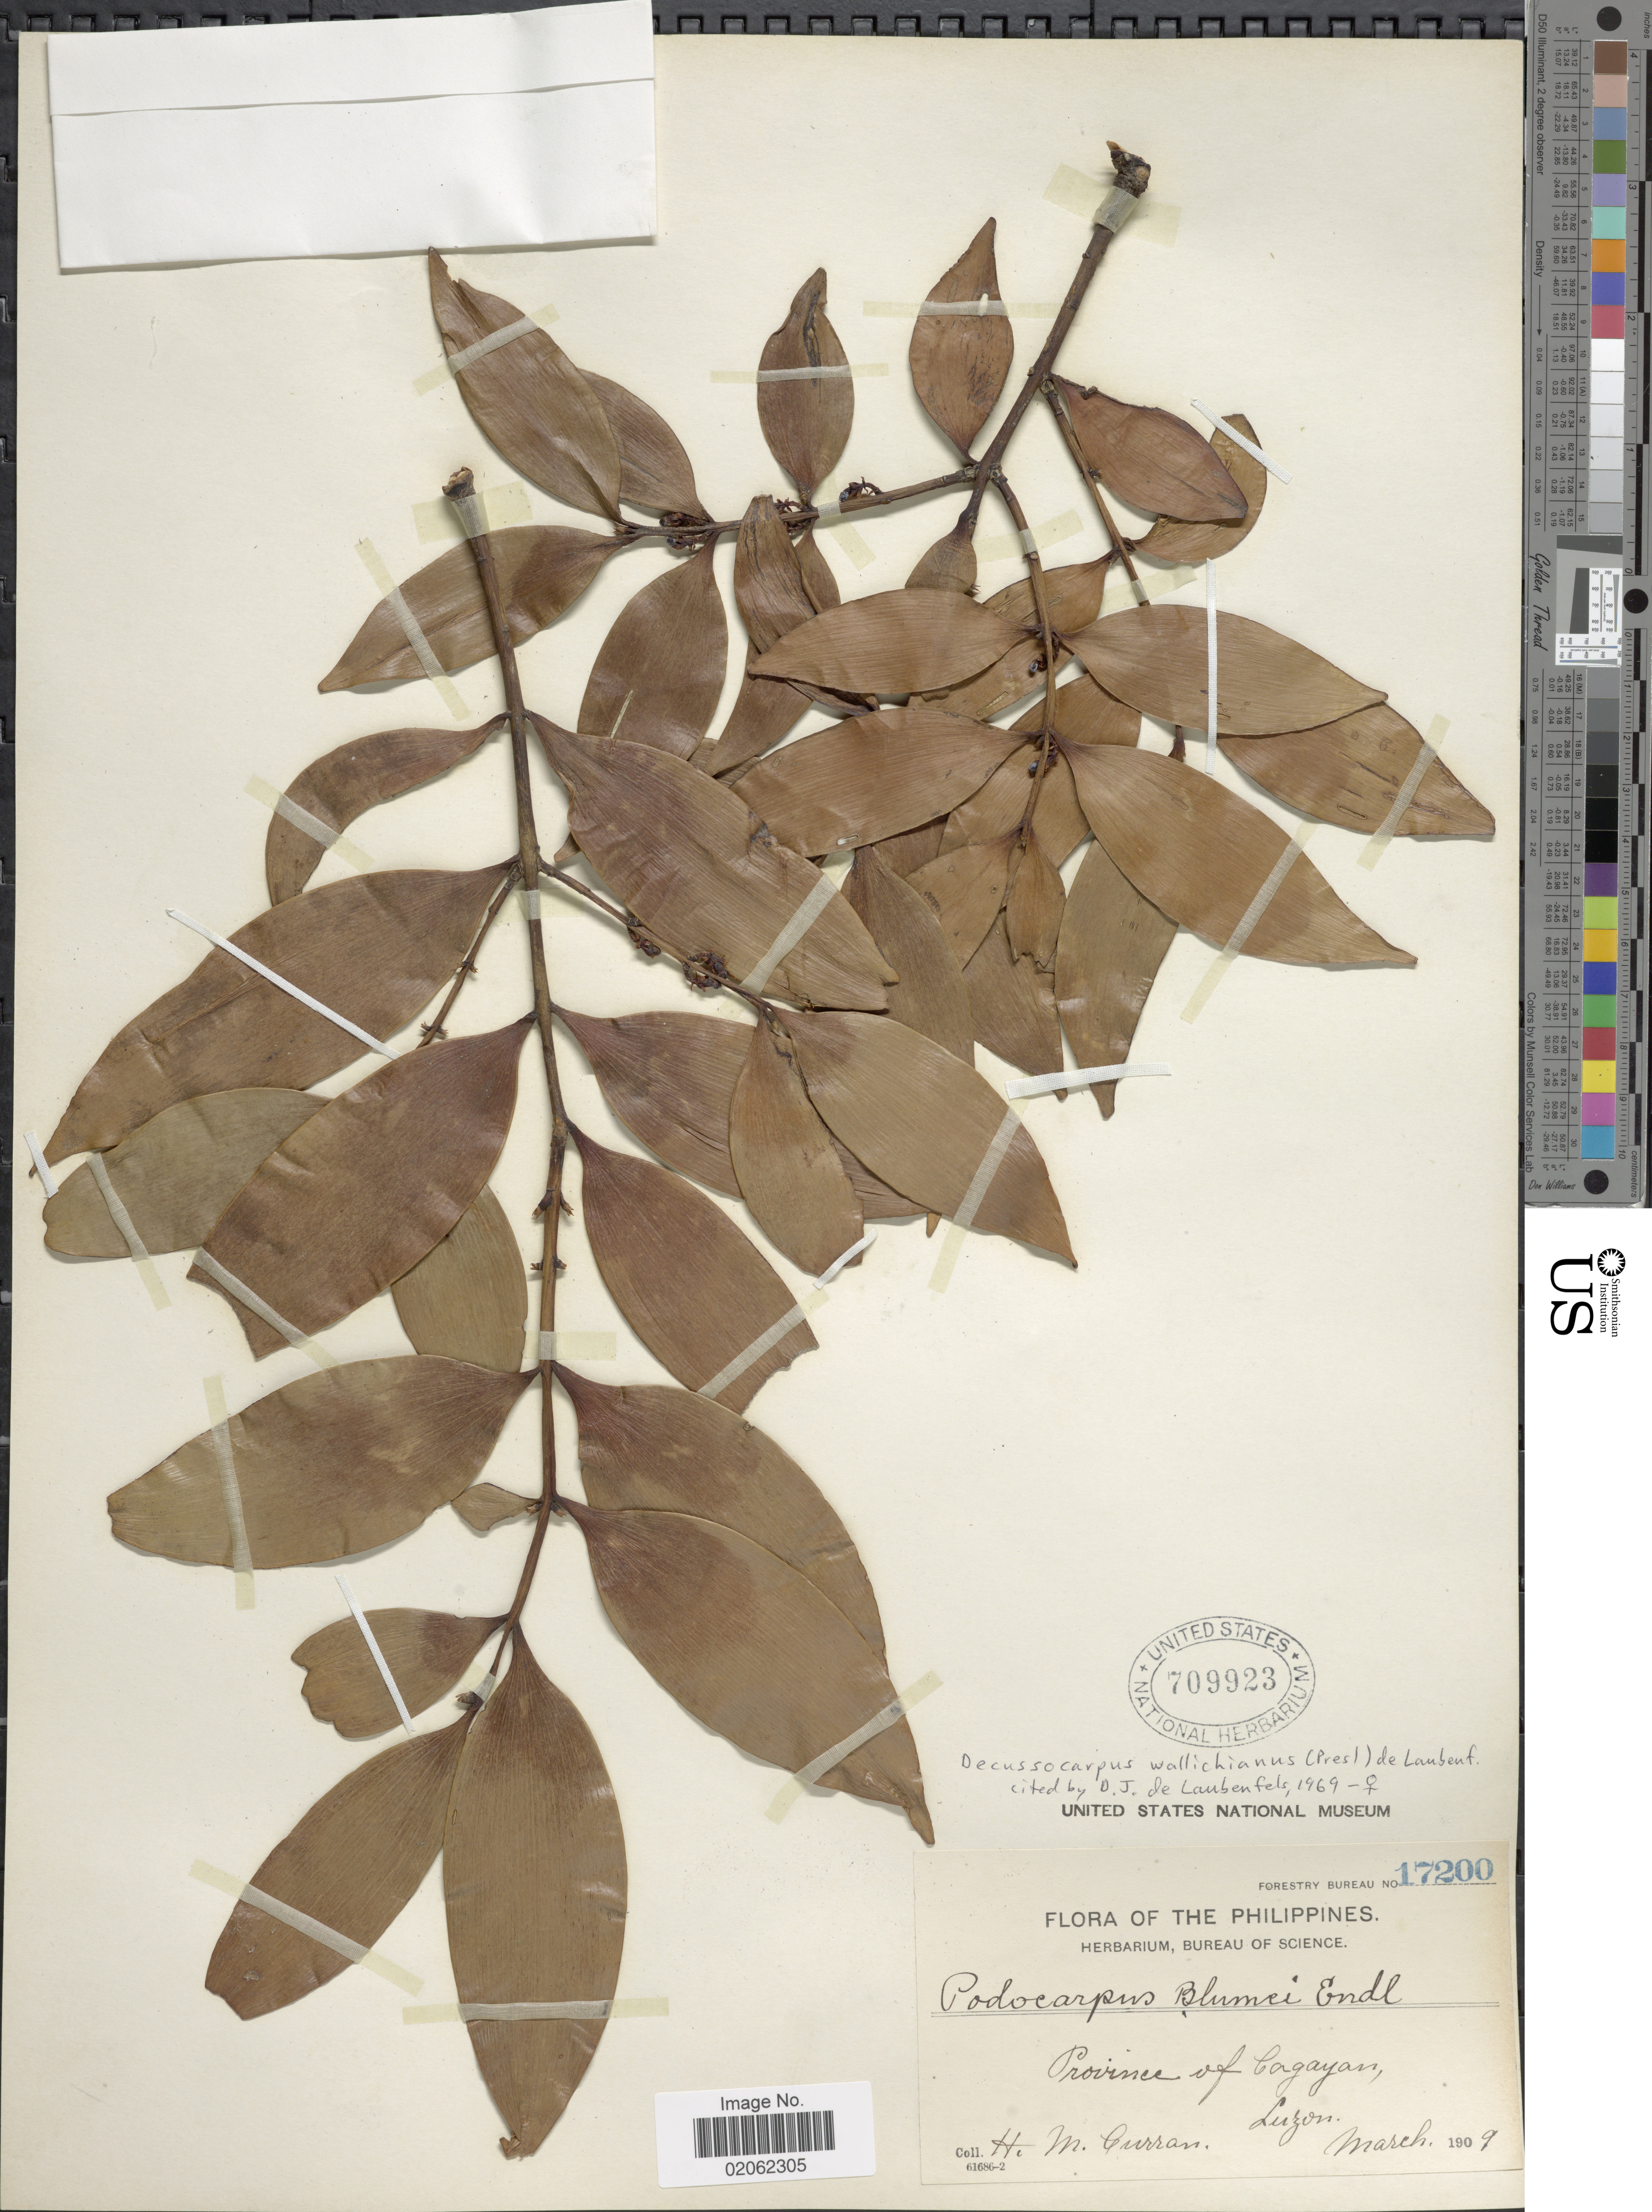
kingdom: Plantae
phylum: Tracheophyta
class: Pinopsida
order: Pinales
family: Podocarpaceae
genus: Decussocarpus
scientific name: Decussocarpus wallichianus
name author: (C. Presl) de Laub.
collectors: H. M. Curran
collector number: Forestry Bureau 17200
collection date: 1909-03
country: Philippines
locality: Province of Cagayan, Luzon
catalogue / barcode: US 709923